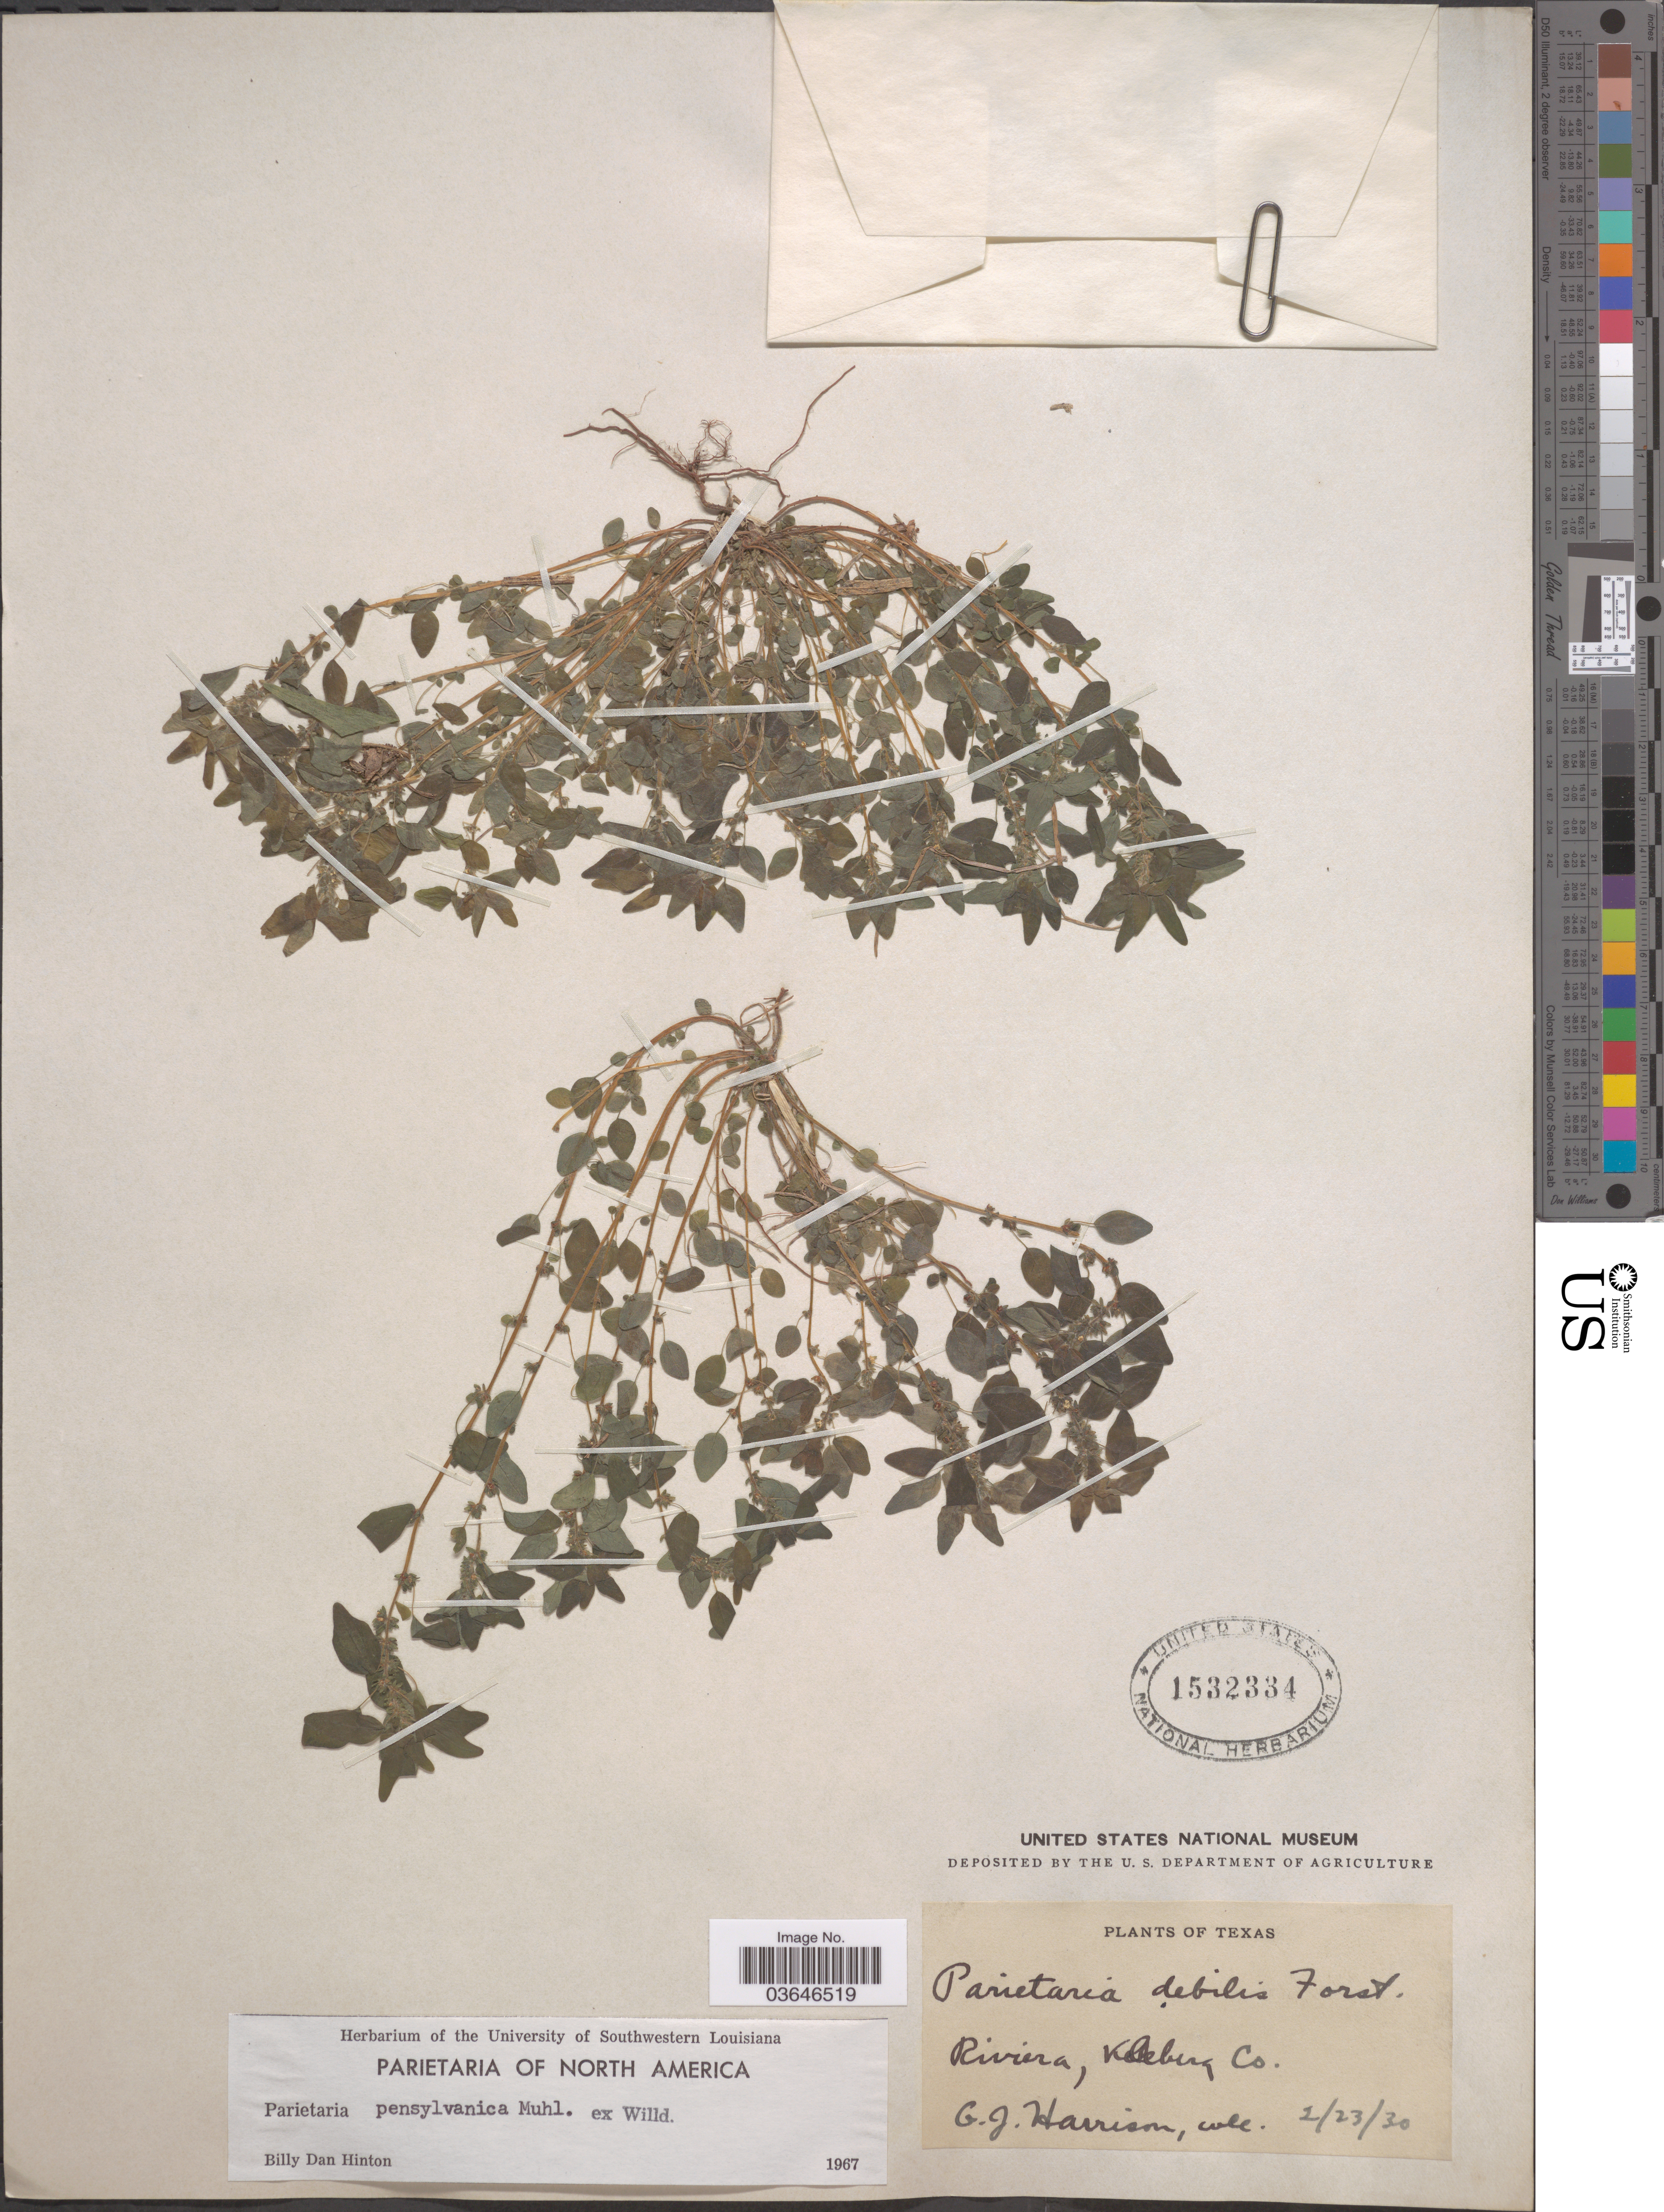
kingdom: Plantae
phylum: Tracheophyta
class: Magnoliopsida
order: Rosales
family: Urticaceae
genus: Parietaria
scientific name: Parietaria pensylvanica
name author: Muhl. ex Willd.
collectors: G. J. Harrison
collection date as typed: Transcribed d/m/y: 23/2/30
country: United States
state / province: Texas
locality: Riviera, Kleberg Co.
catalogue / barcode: US 1532334